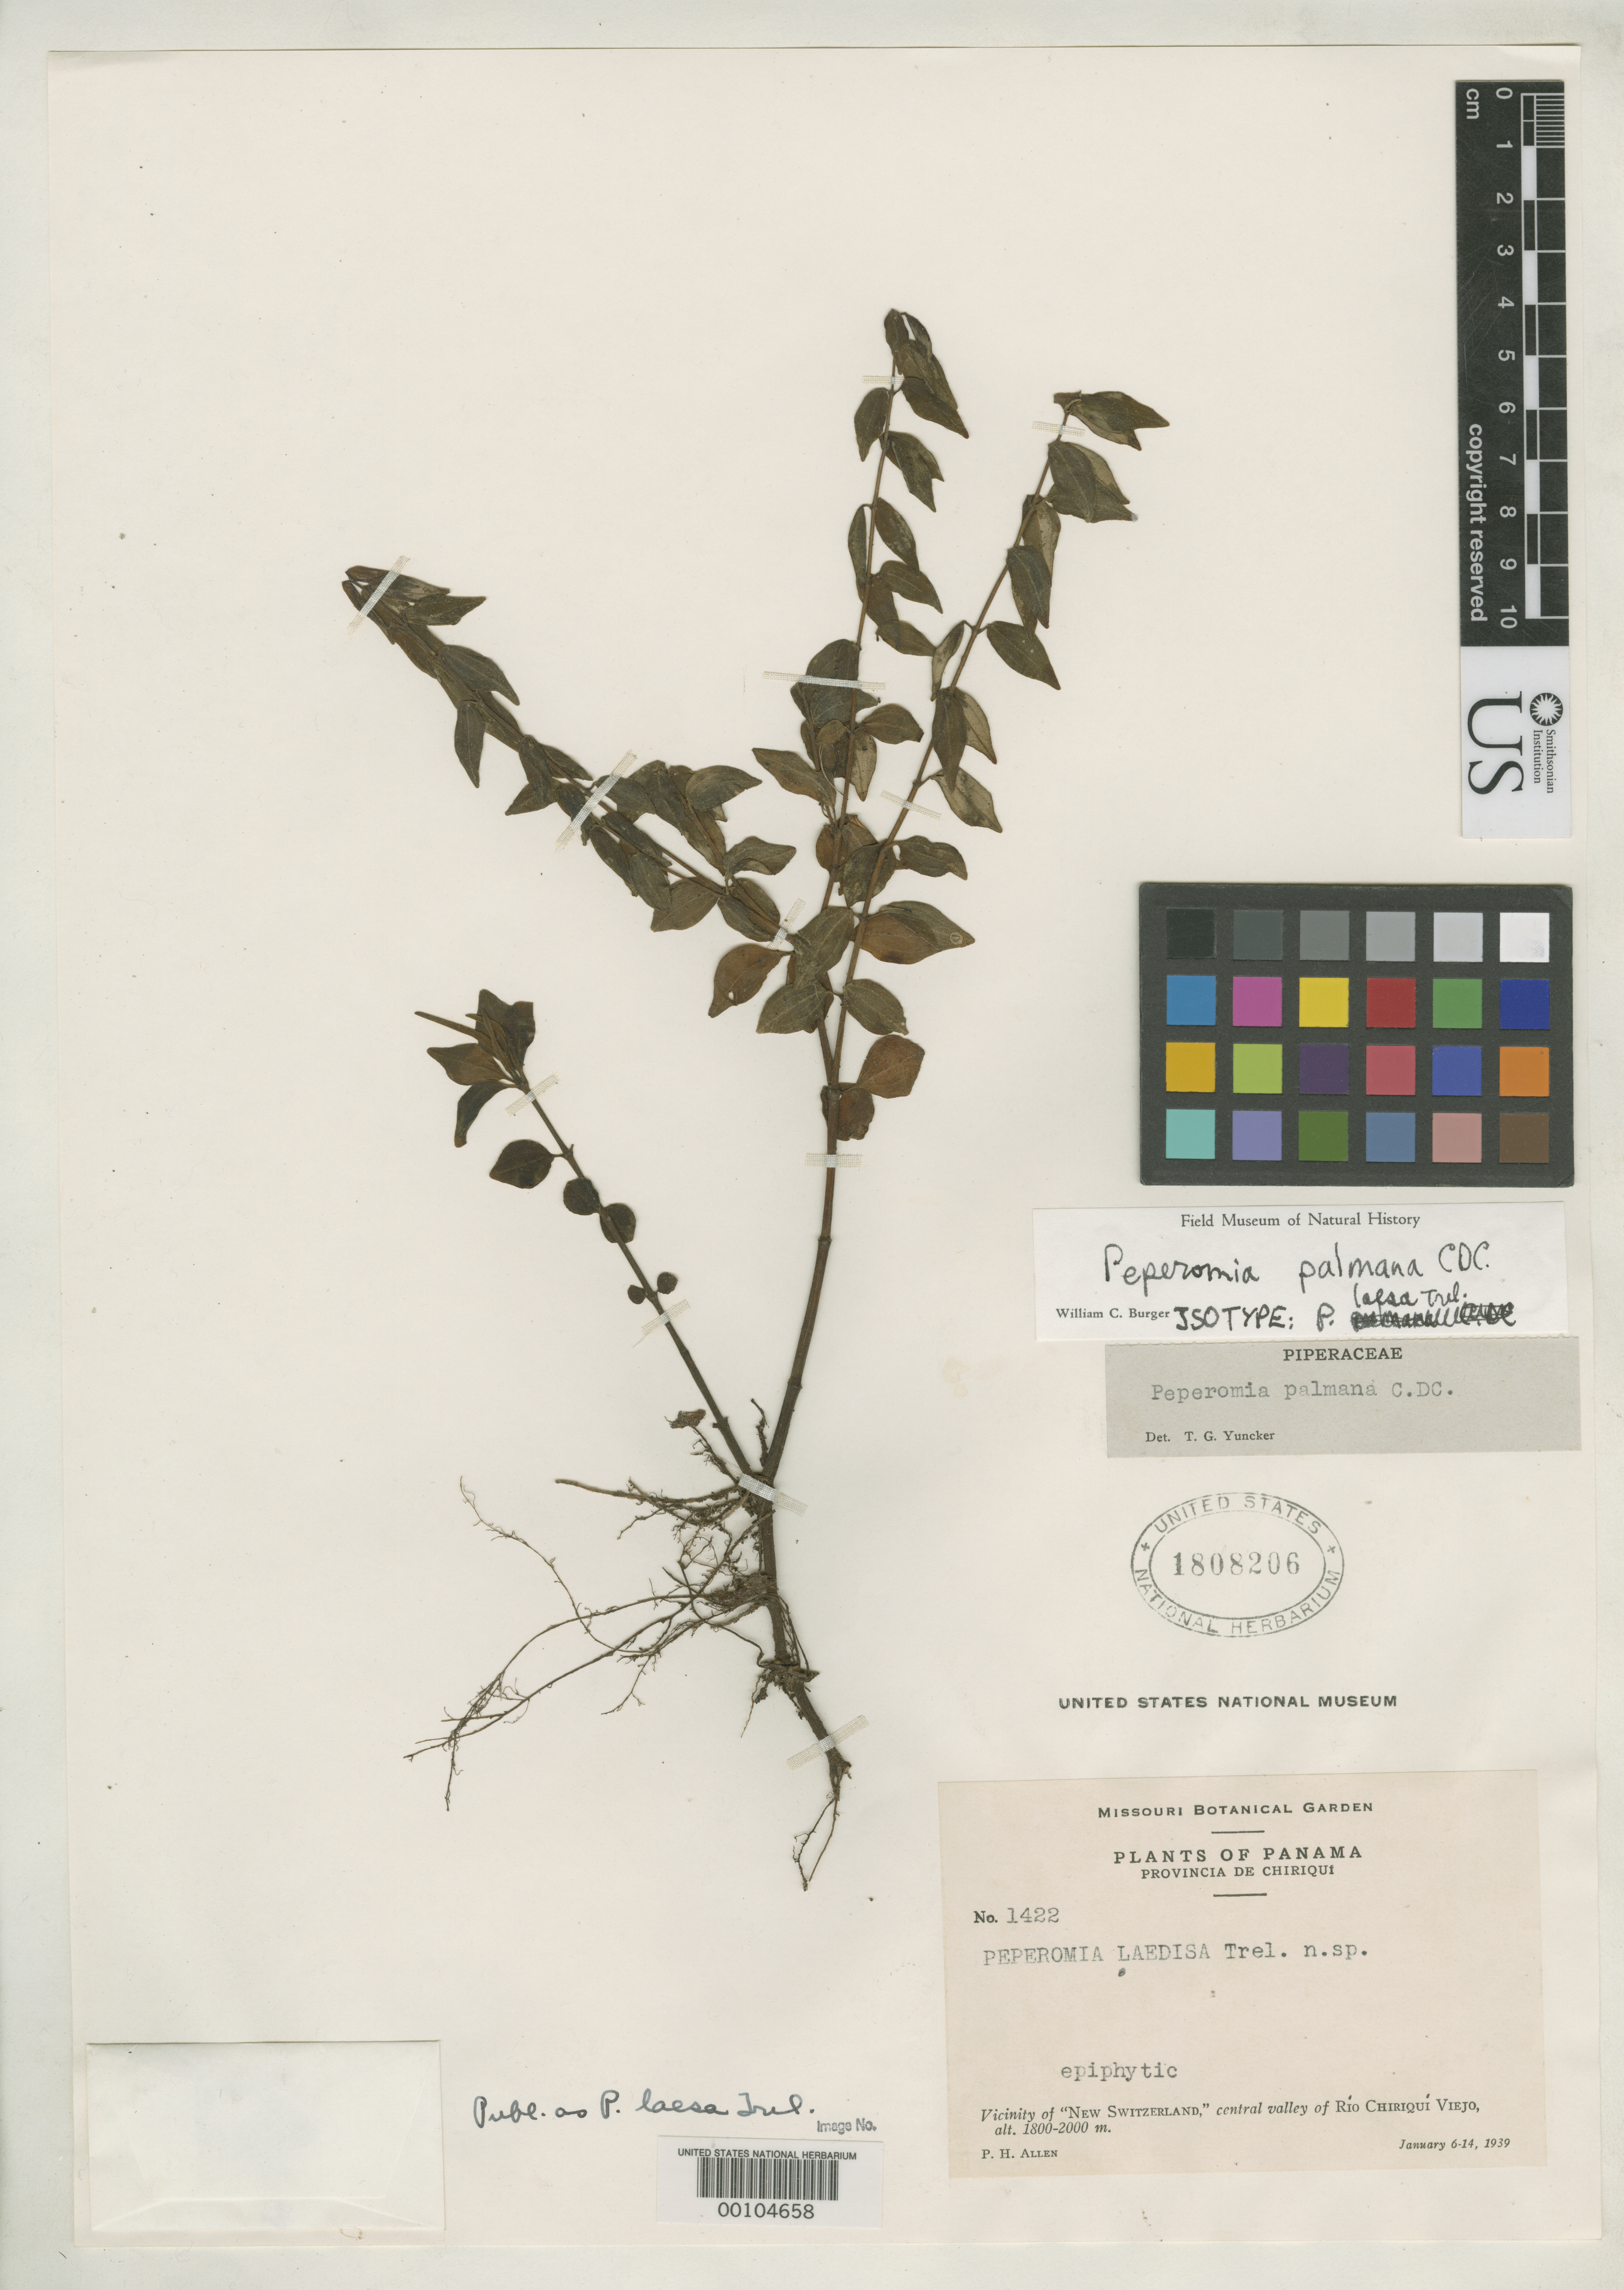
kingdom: Plantae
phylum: Tracheophyta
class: Magnoliopsida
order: Piperales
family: Piperaceae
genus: Peperomia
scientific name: Peperomia laesa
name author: Trel. in Woodson & Schery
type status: Isotype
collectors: P. H. Allen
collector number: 1422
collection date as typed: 06 Jan 1939 to 14 Jan 1939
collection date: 1939-01-06/1939-01-14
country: Panama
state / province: Chiriquí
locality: Vicinity of "New Switzerland", Rio Chiriqui Viejo Valley.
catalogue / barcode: US 1808206